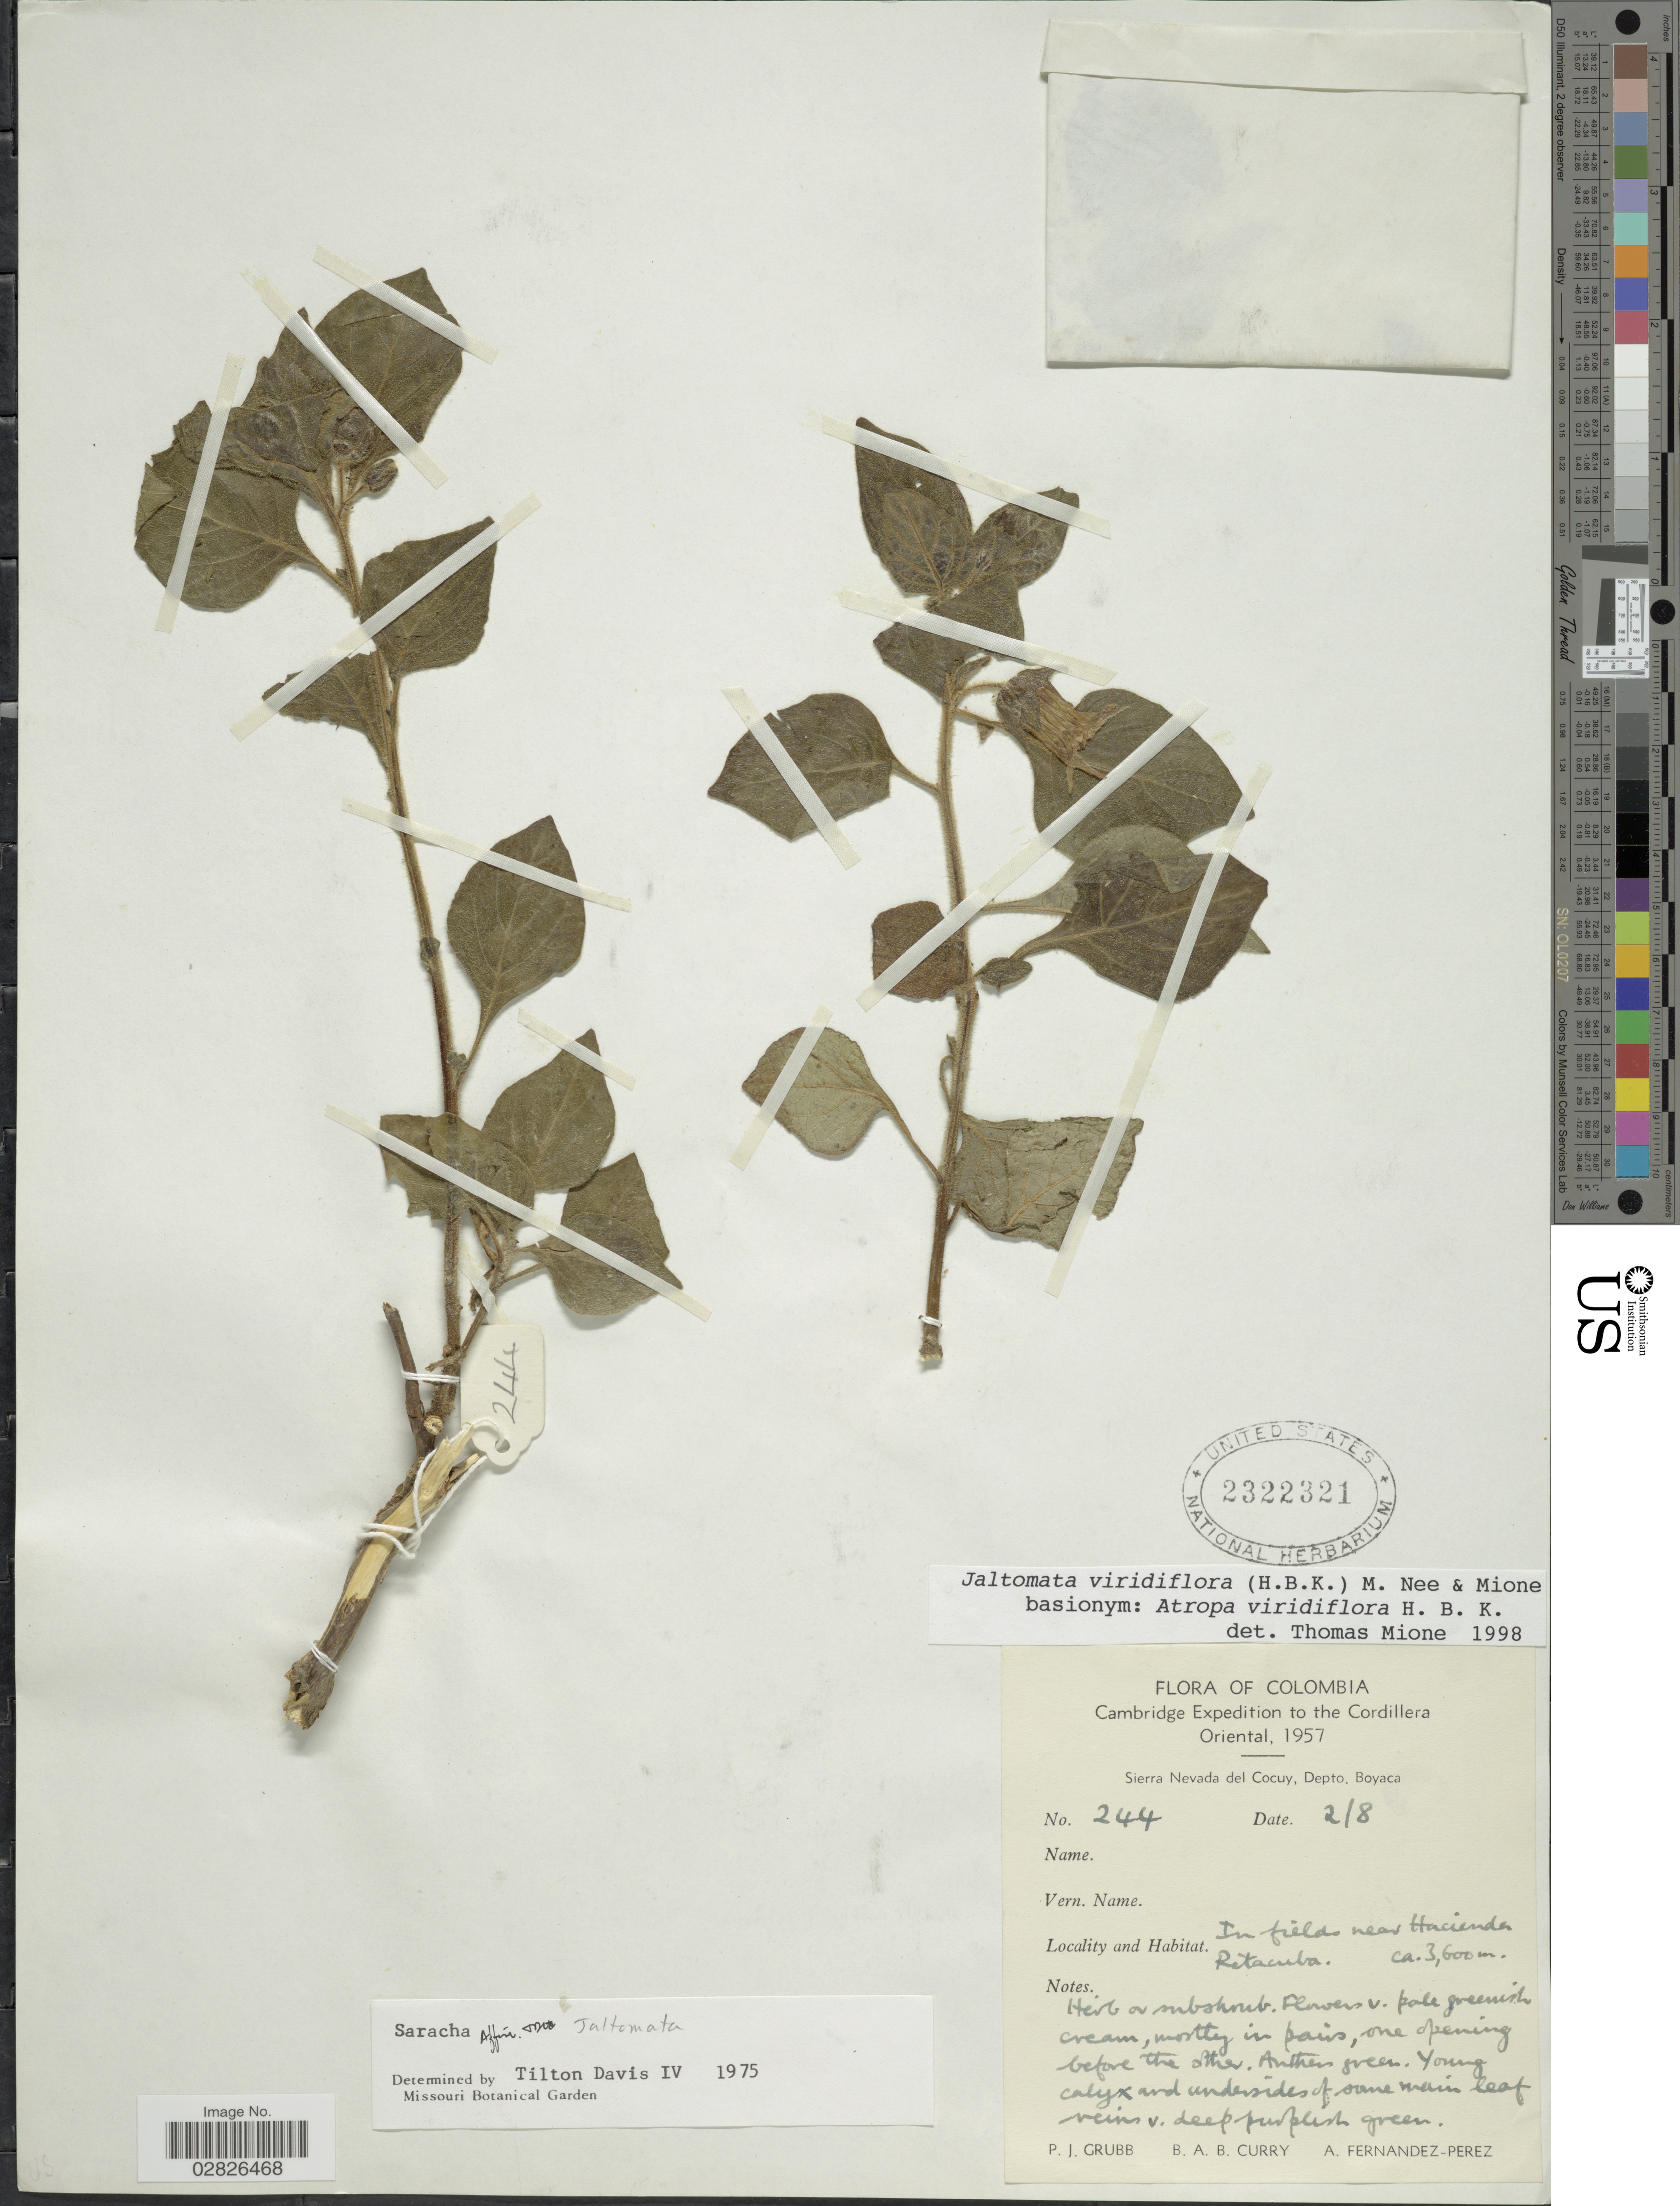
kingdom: Plantae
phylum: Tracheophyta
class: Magnoliopsida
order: Solanales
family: Solanaceae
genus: Jaltomata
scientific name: Jaltomata virdiflora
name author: (Kunth) M. Nee & Mione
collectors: P. J. Grubb, B. Curry & A. Fernández-Pérez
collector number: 244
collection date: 1957-08-02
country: Colombia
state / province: Boyacá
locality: Cordillera Oriental, Sierra Nevada del Cocuy, Depto. Boyaca, In fields near Hacienda, Ritacuba.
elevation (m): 3600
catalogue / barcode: US 2322321